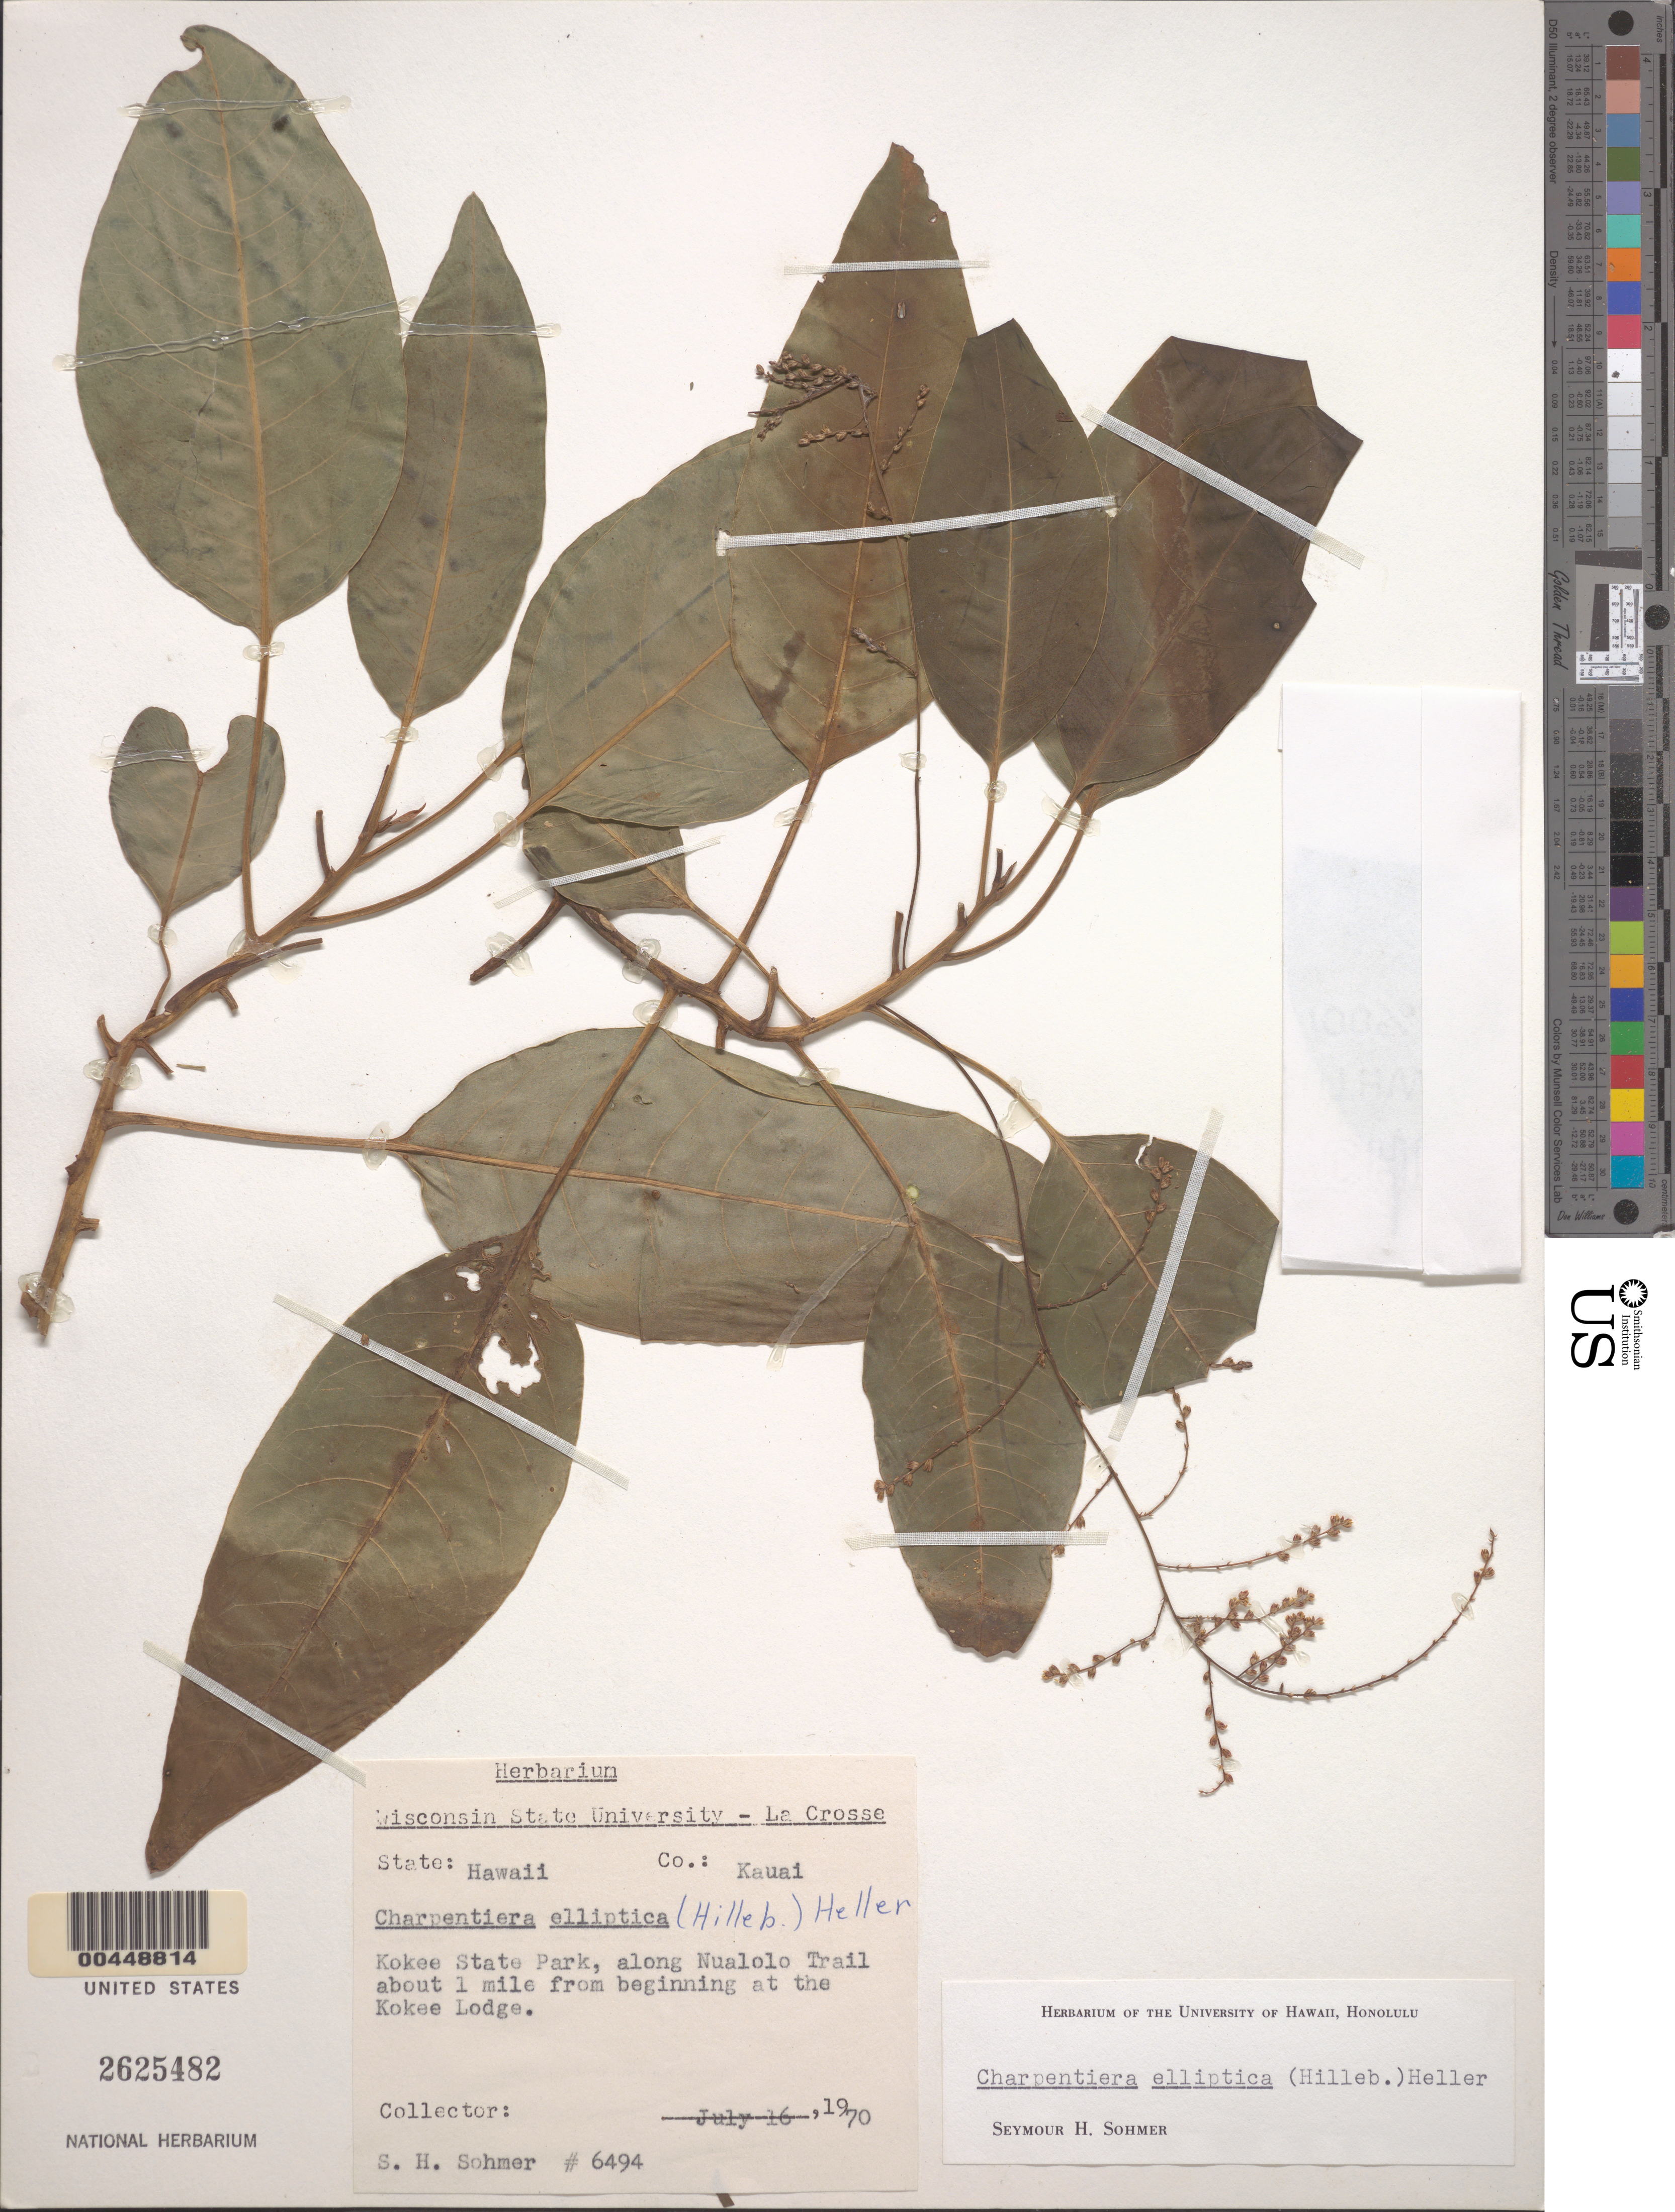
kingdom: Plantae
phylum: Tracheophyta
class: Magnoliopsida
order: Caryophyllales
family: Amaranthaceae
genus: Charpentiera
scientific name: Charpentiera elliptica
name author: (Hillebr.) A. Heller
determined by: Sohmer, S. H.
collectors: S. H. Sohmer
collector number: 6494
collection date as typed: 16 Jul 1970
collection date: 1970-07-16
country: United States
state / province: Hawaii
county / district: Kauai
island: Kaua'i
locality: Kokee State Park, along Nualolo Trail about 1 mi from beginning at the Kokee Lodge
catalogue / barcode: US 2625482